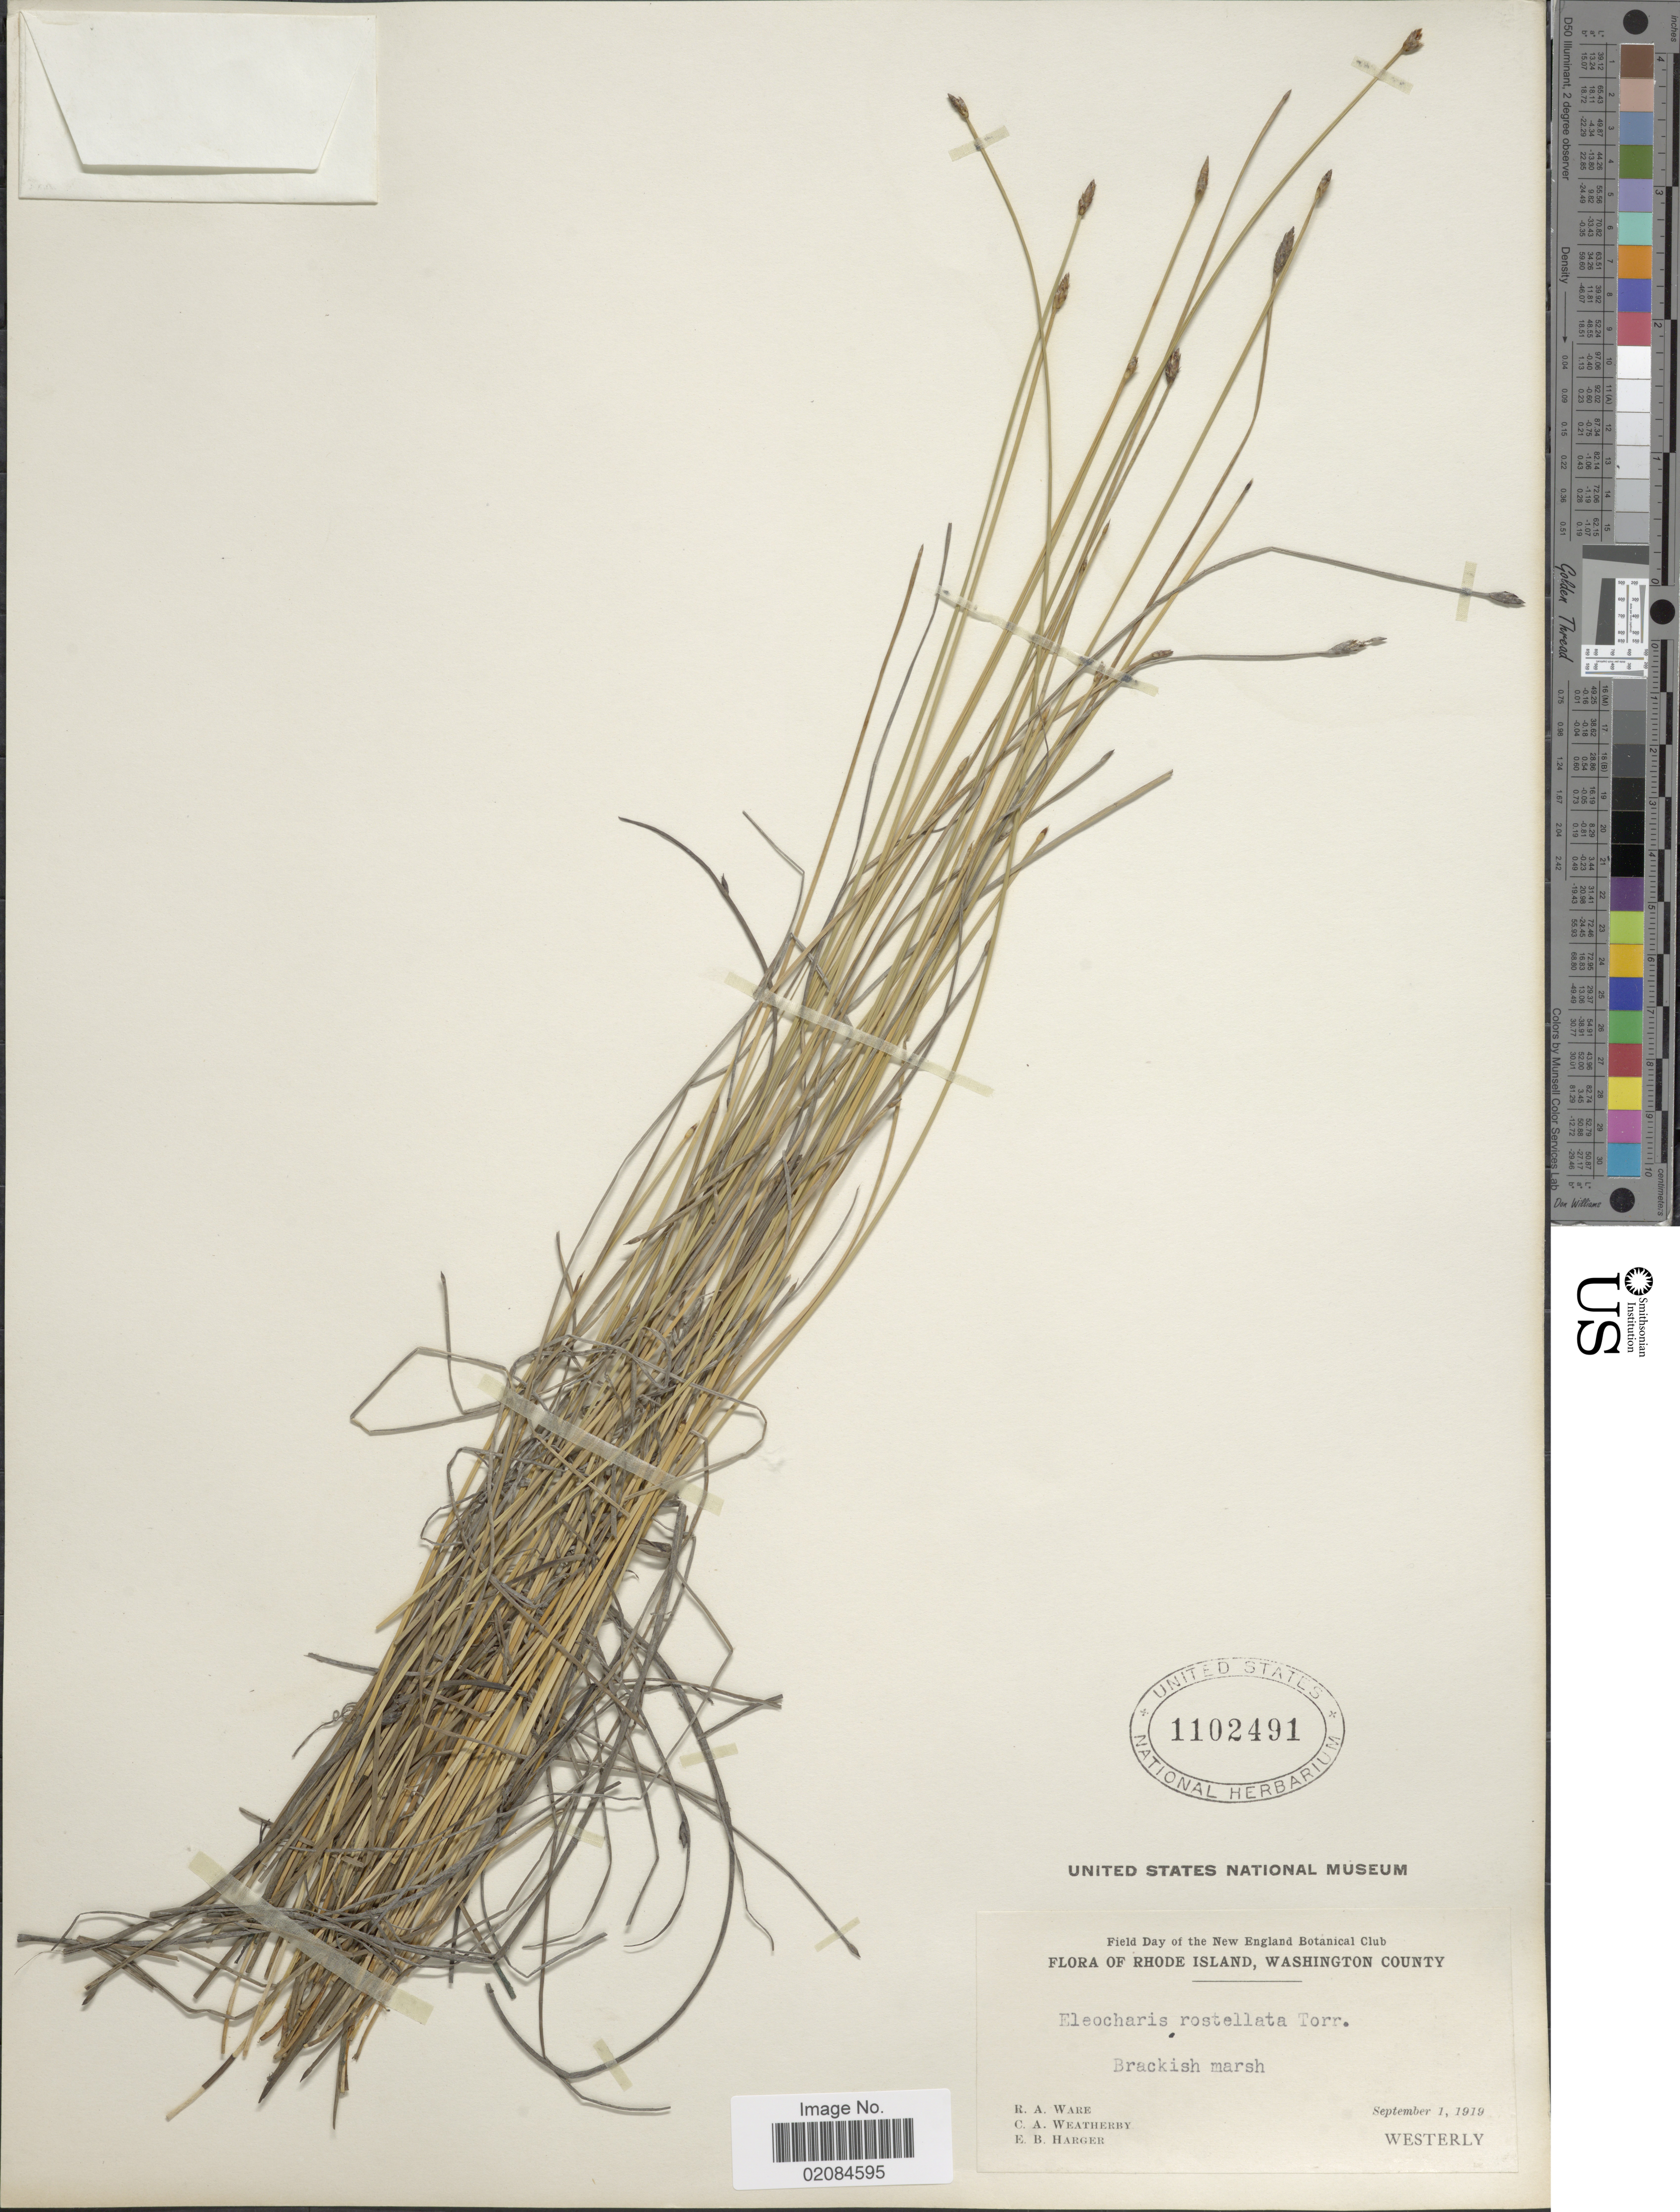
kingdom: Plantae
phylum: Tracheophyta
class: Liliopsida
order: Poales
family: Cyperaceae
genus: Eleocharis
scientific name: Eleocharis rostellata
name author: (Torr.) Torr.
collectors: R. Ware, C. A. Weatherby & E. B. Harger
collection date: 1919-09-01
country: United States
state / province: Rhode Island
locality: Washington County. Brackish marsh. Westerly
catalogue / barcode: US 1102491